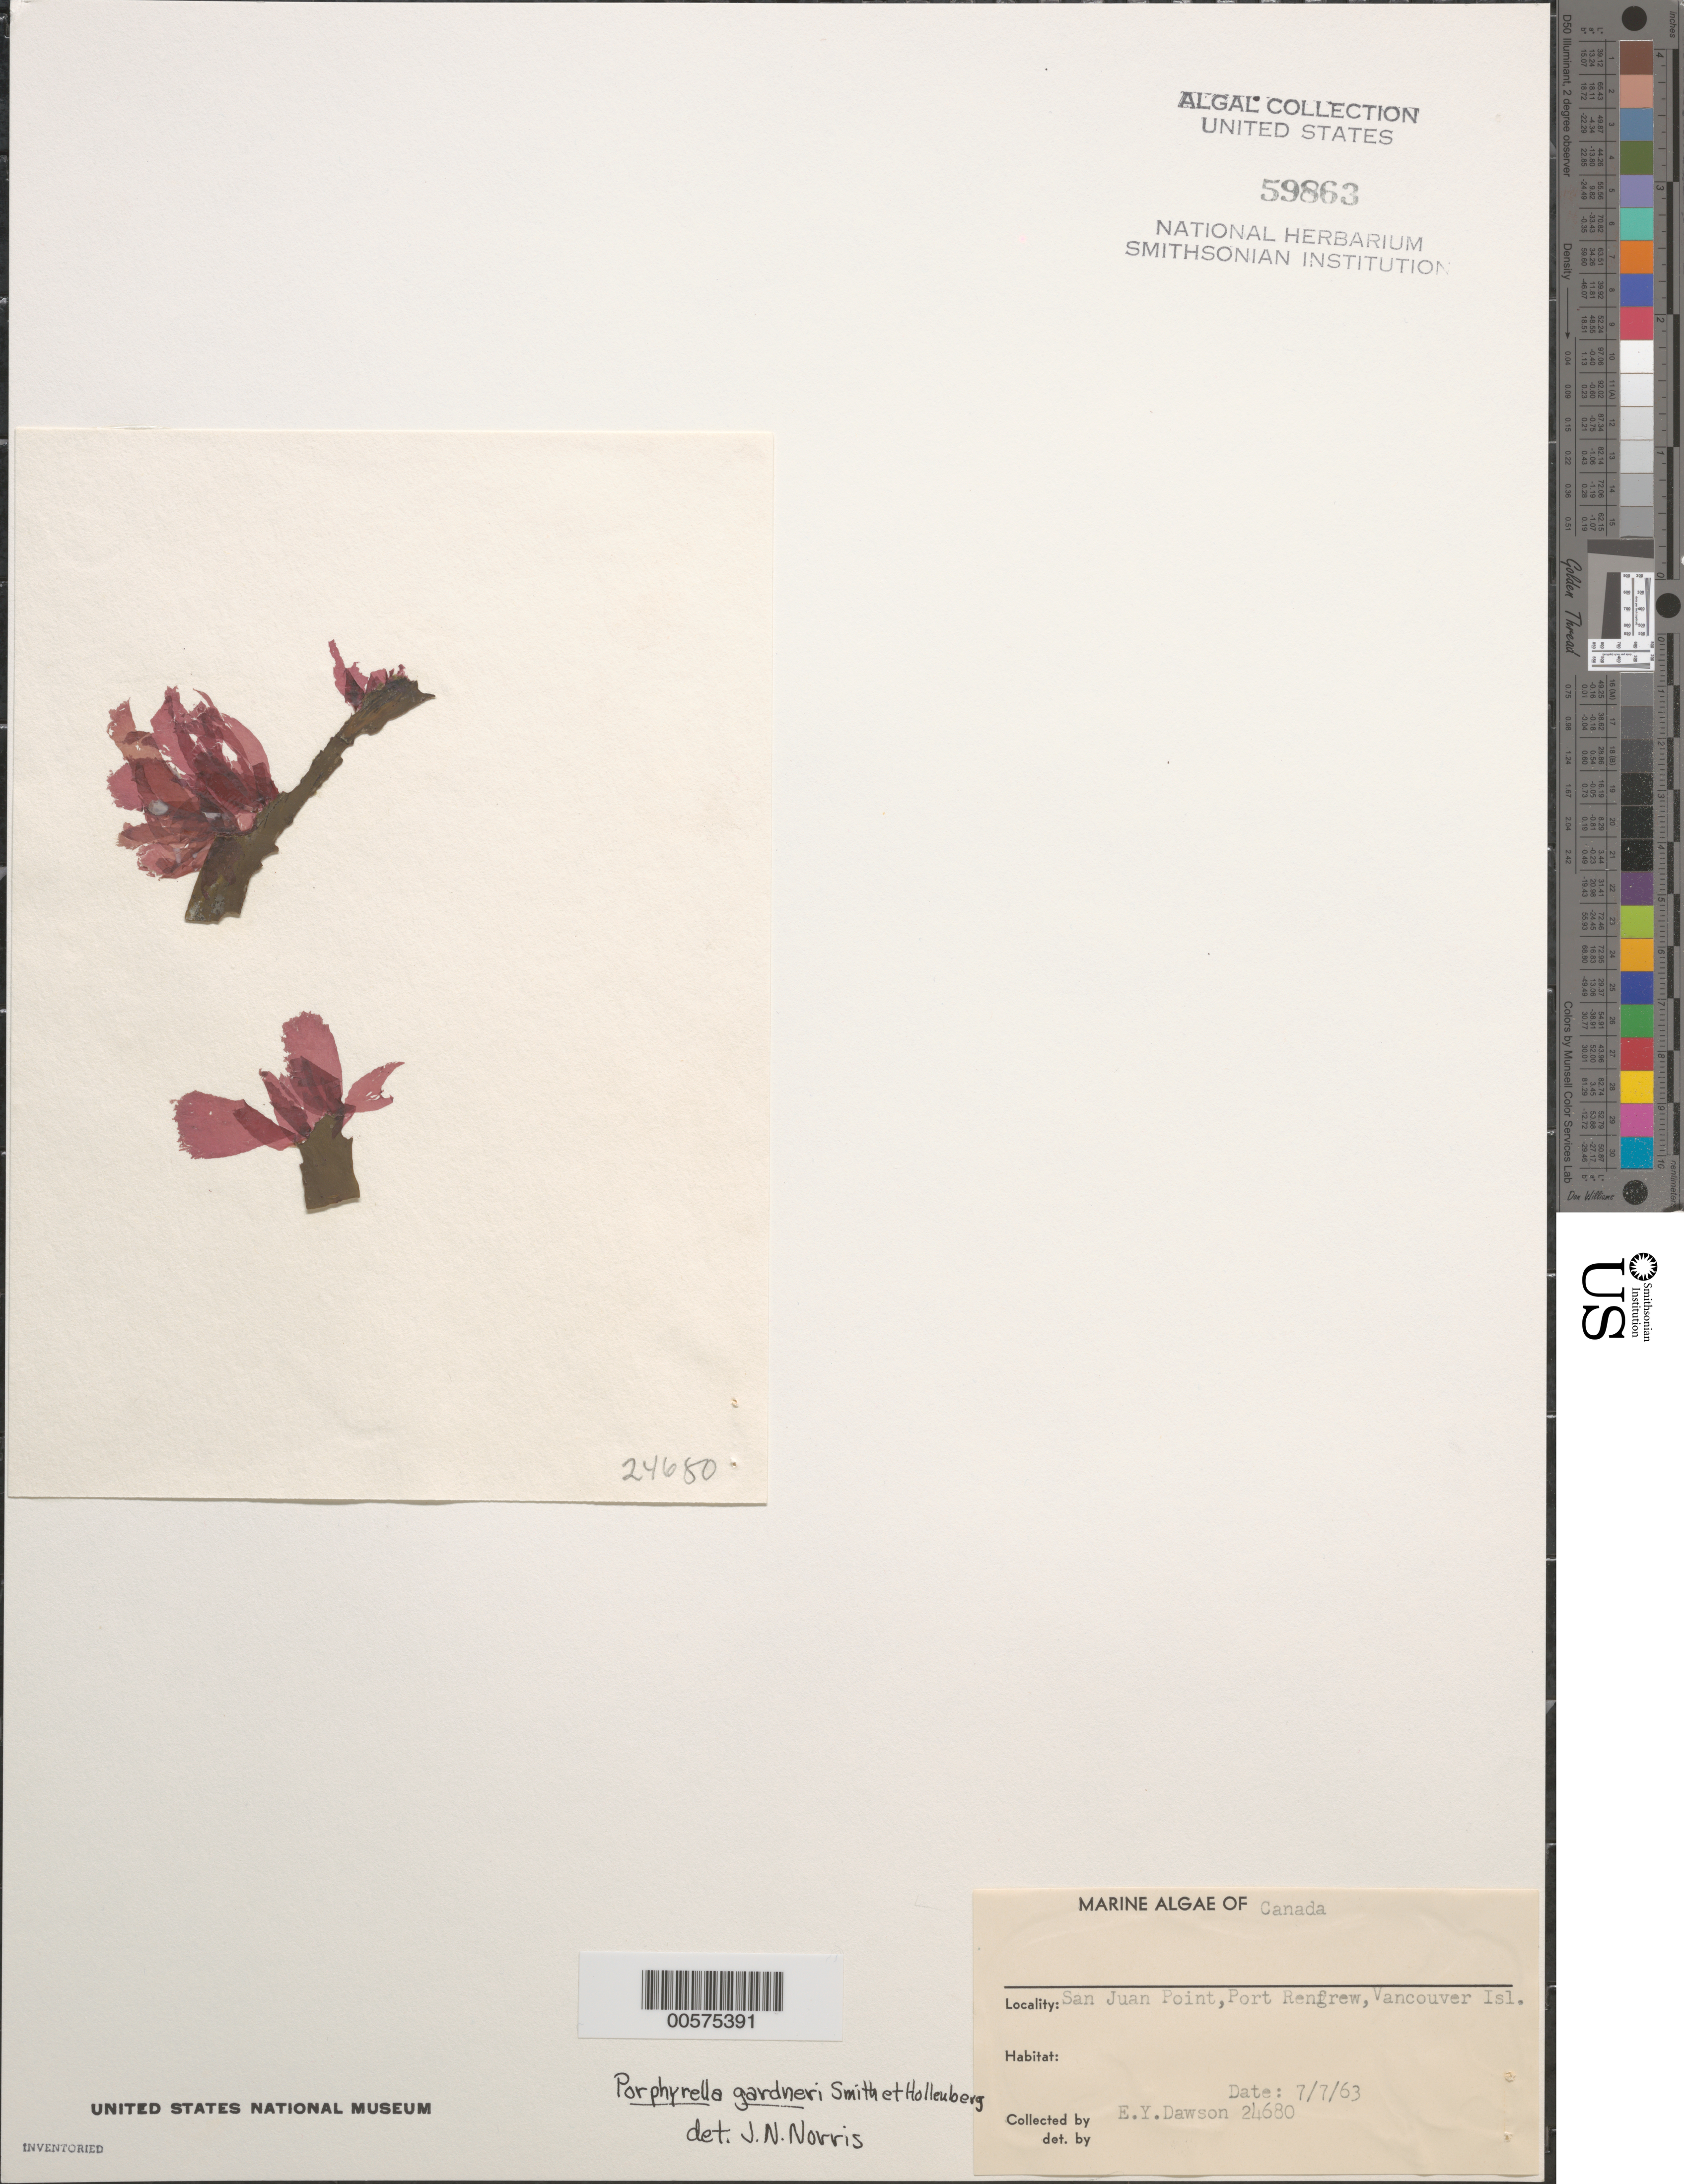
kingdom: Plantae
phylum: Rhodophyta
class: Bangiophyceae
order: Bangiales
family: Bangiaceae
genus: Pyropia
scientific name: Pyropia gardneri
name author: (G.M. Sm. & Hollenb.) S.C. Lindstrom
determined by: Algae name updating Project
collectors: E. Y. Dawson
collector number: EYD 24680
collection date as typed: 07 Jul 1963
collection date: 1963-07-07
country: Canada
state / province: British Columbia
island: Vancouver Island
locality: San Juan Point, Port Renfrew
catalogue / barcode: US 59863